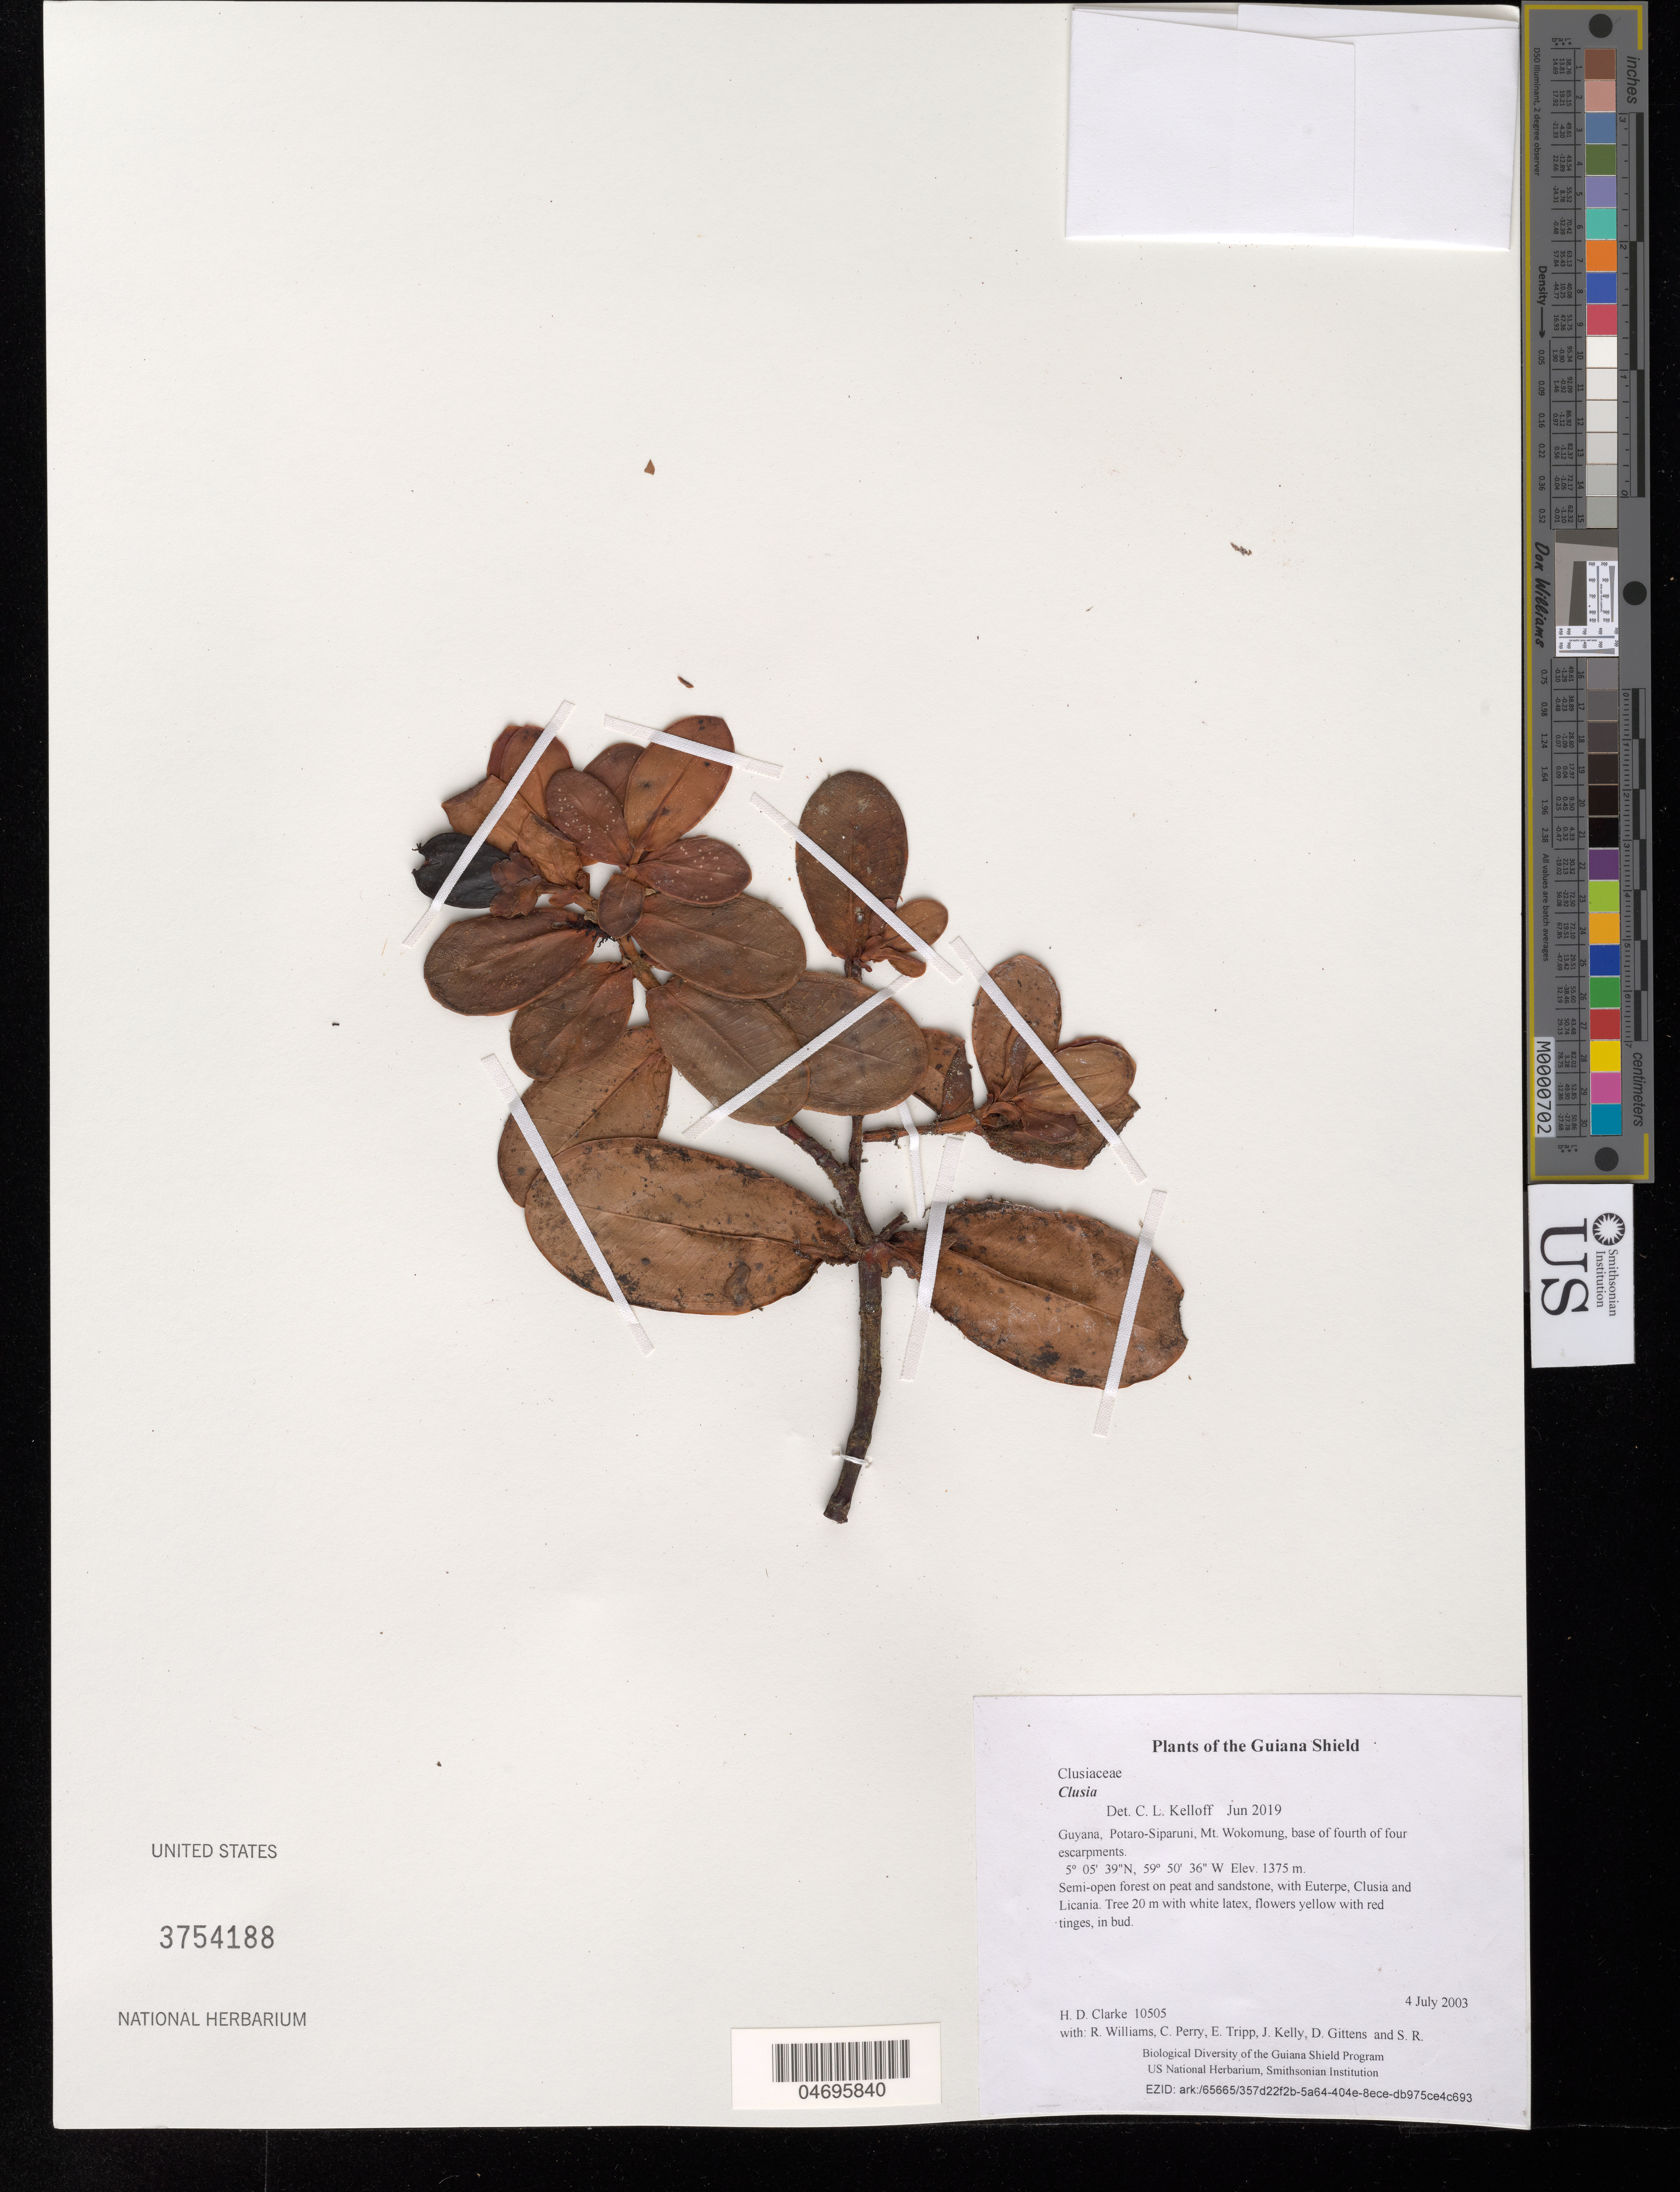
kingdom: Plantae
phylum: Tracheophyta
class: Magnoliopsida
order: Malpighiales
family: Clusiaceae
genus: Clusia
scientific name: Clusia sp.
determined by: Kelloff, C. L.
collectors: H. D. Clarke, R. Williams, C. Perry, E. Tripp, J. Kelly, D. Gittens & S. R. Stern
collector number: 10505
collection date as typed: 4 July 2003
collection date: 2003-07-04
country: Guyana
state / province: Potaro-Siparuni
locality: Mt. Wokomung, base of fourth of four escarpments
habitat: Semi-open forest on peat and sandstone, with Euterpe, Clusia and Licania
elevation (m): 1375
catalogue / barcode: US 3754188